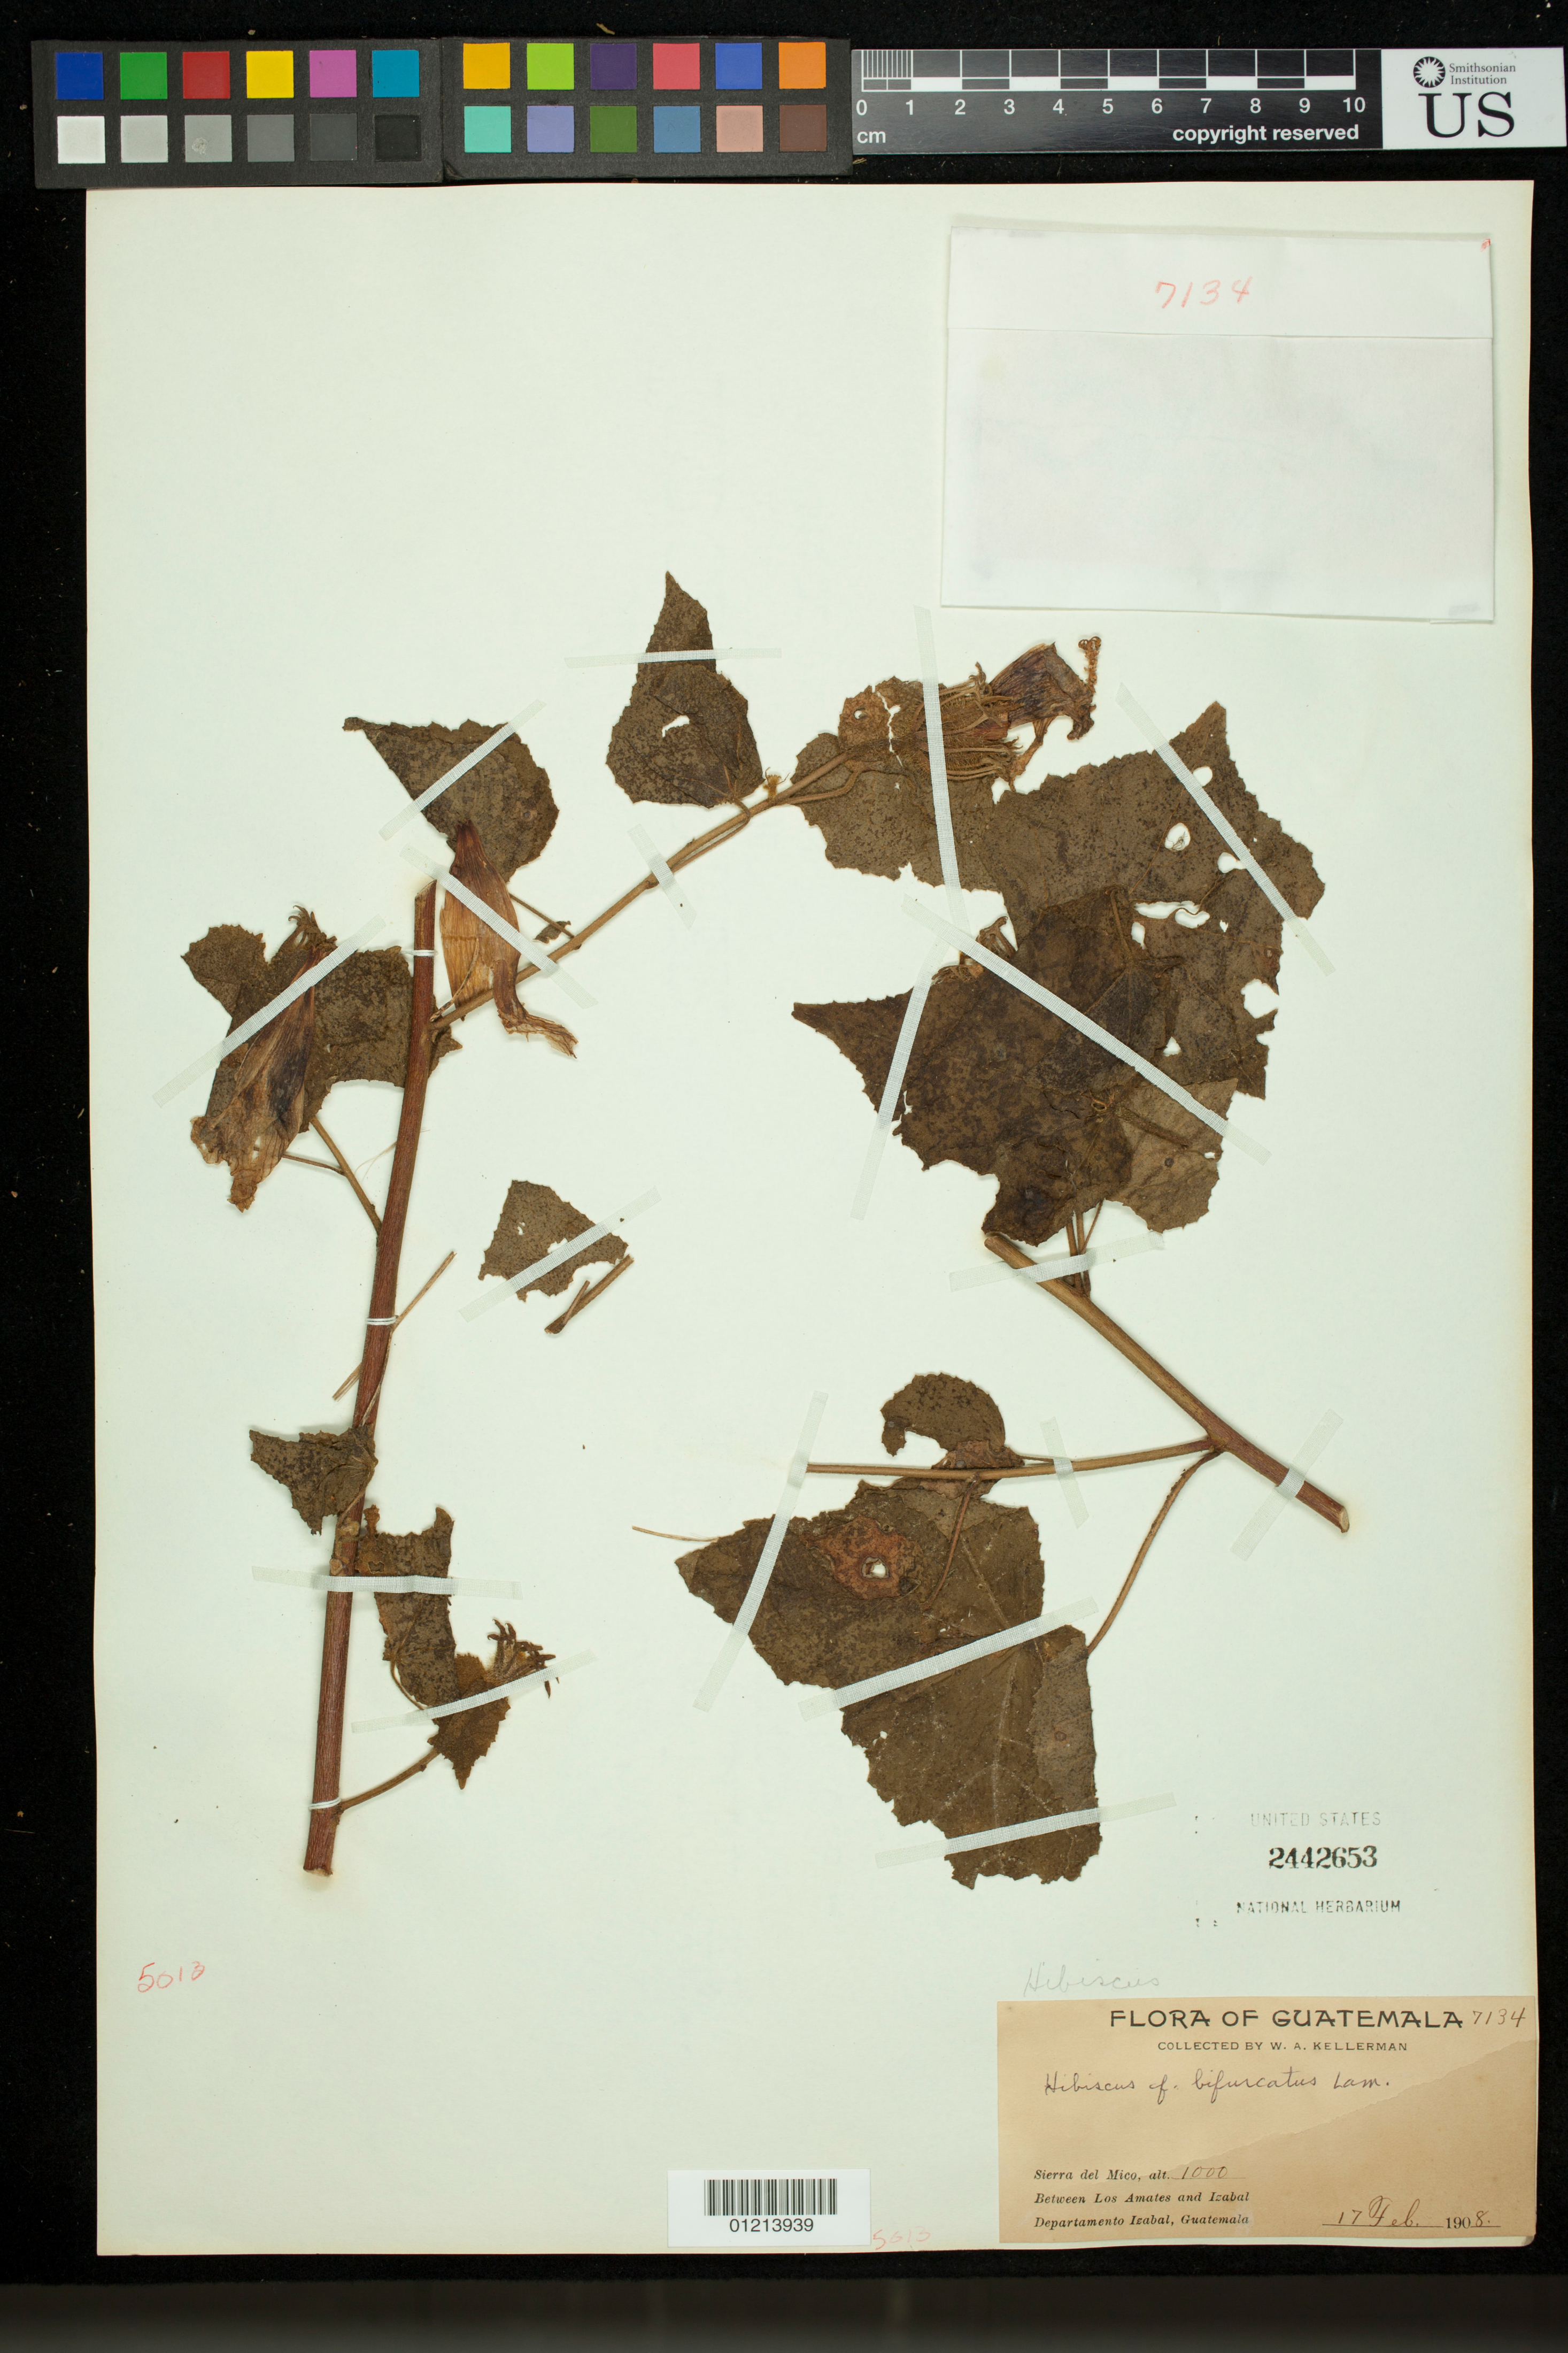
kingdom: Plantae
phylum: Tracheophyta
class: Magnoliopsida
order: Malvales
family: Malvaceae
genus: Sabdariffa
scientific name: Sabdariffa bifurcata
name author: (Cav.) M.C. Duarte & V.N.Yoshikawa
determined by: Dorr, Laurence J., Curator (BOT), Smithsonian Institution - National Museum of Natural History (UNITED STATES)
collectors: W. A. Kellerman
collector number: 7134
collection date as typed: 17 Feb 1908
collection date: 1908-02-17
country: Guatemala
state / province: Izabal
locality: Sierra del Mico, Between Los Amates and Izabal. Departmento Izabal, Guatemala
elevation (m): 305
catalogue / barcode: US 2442653